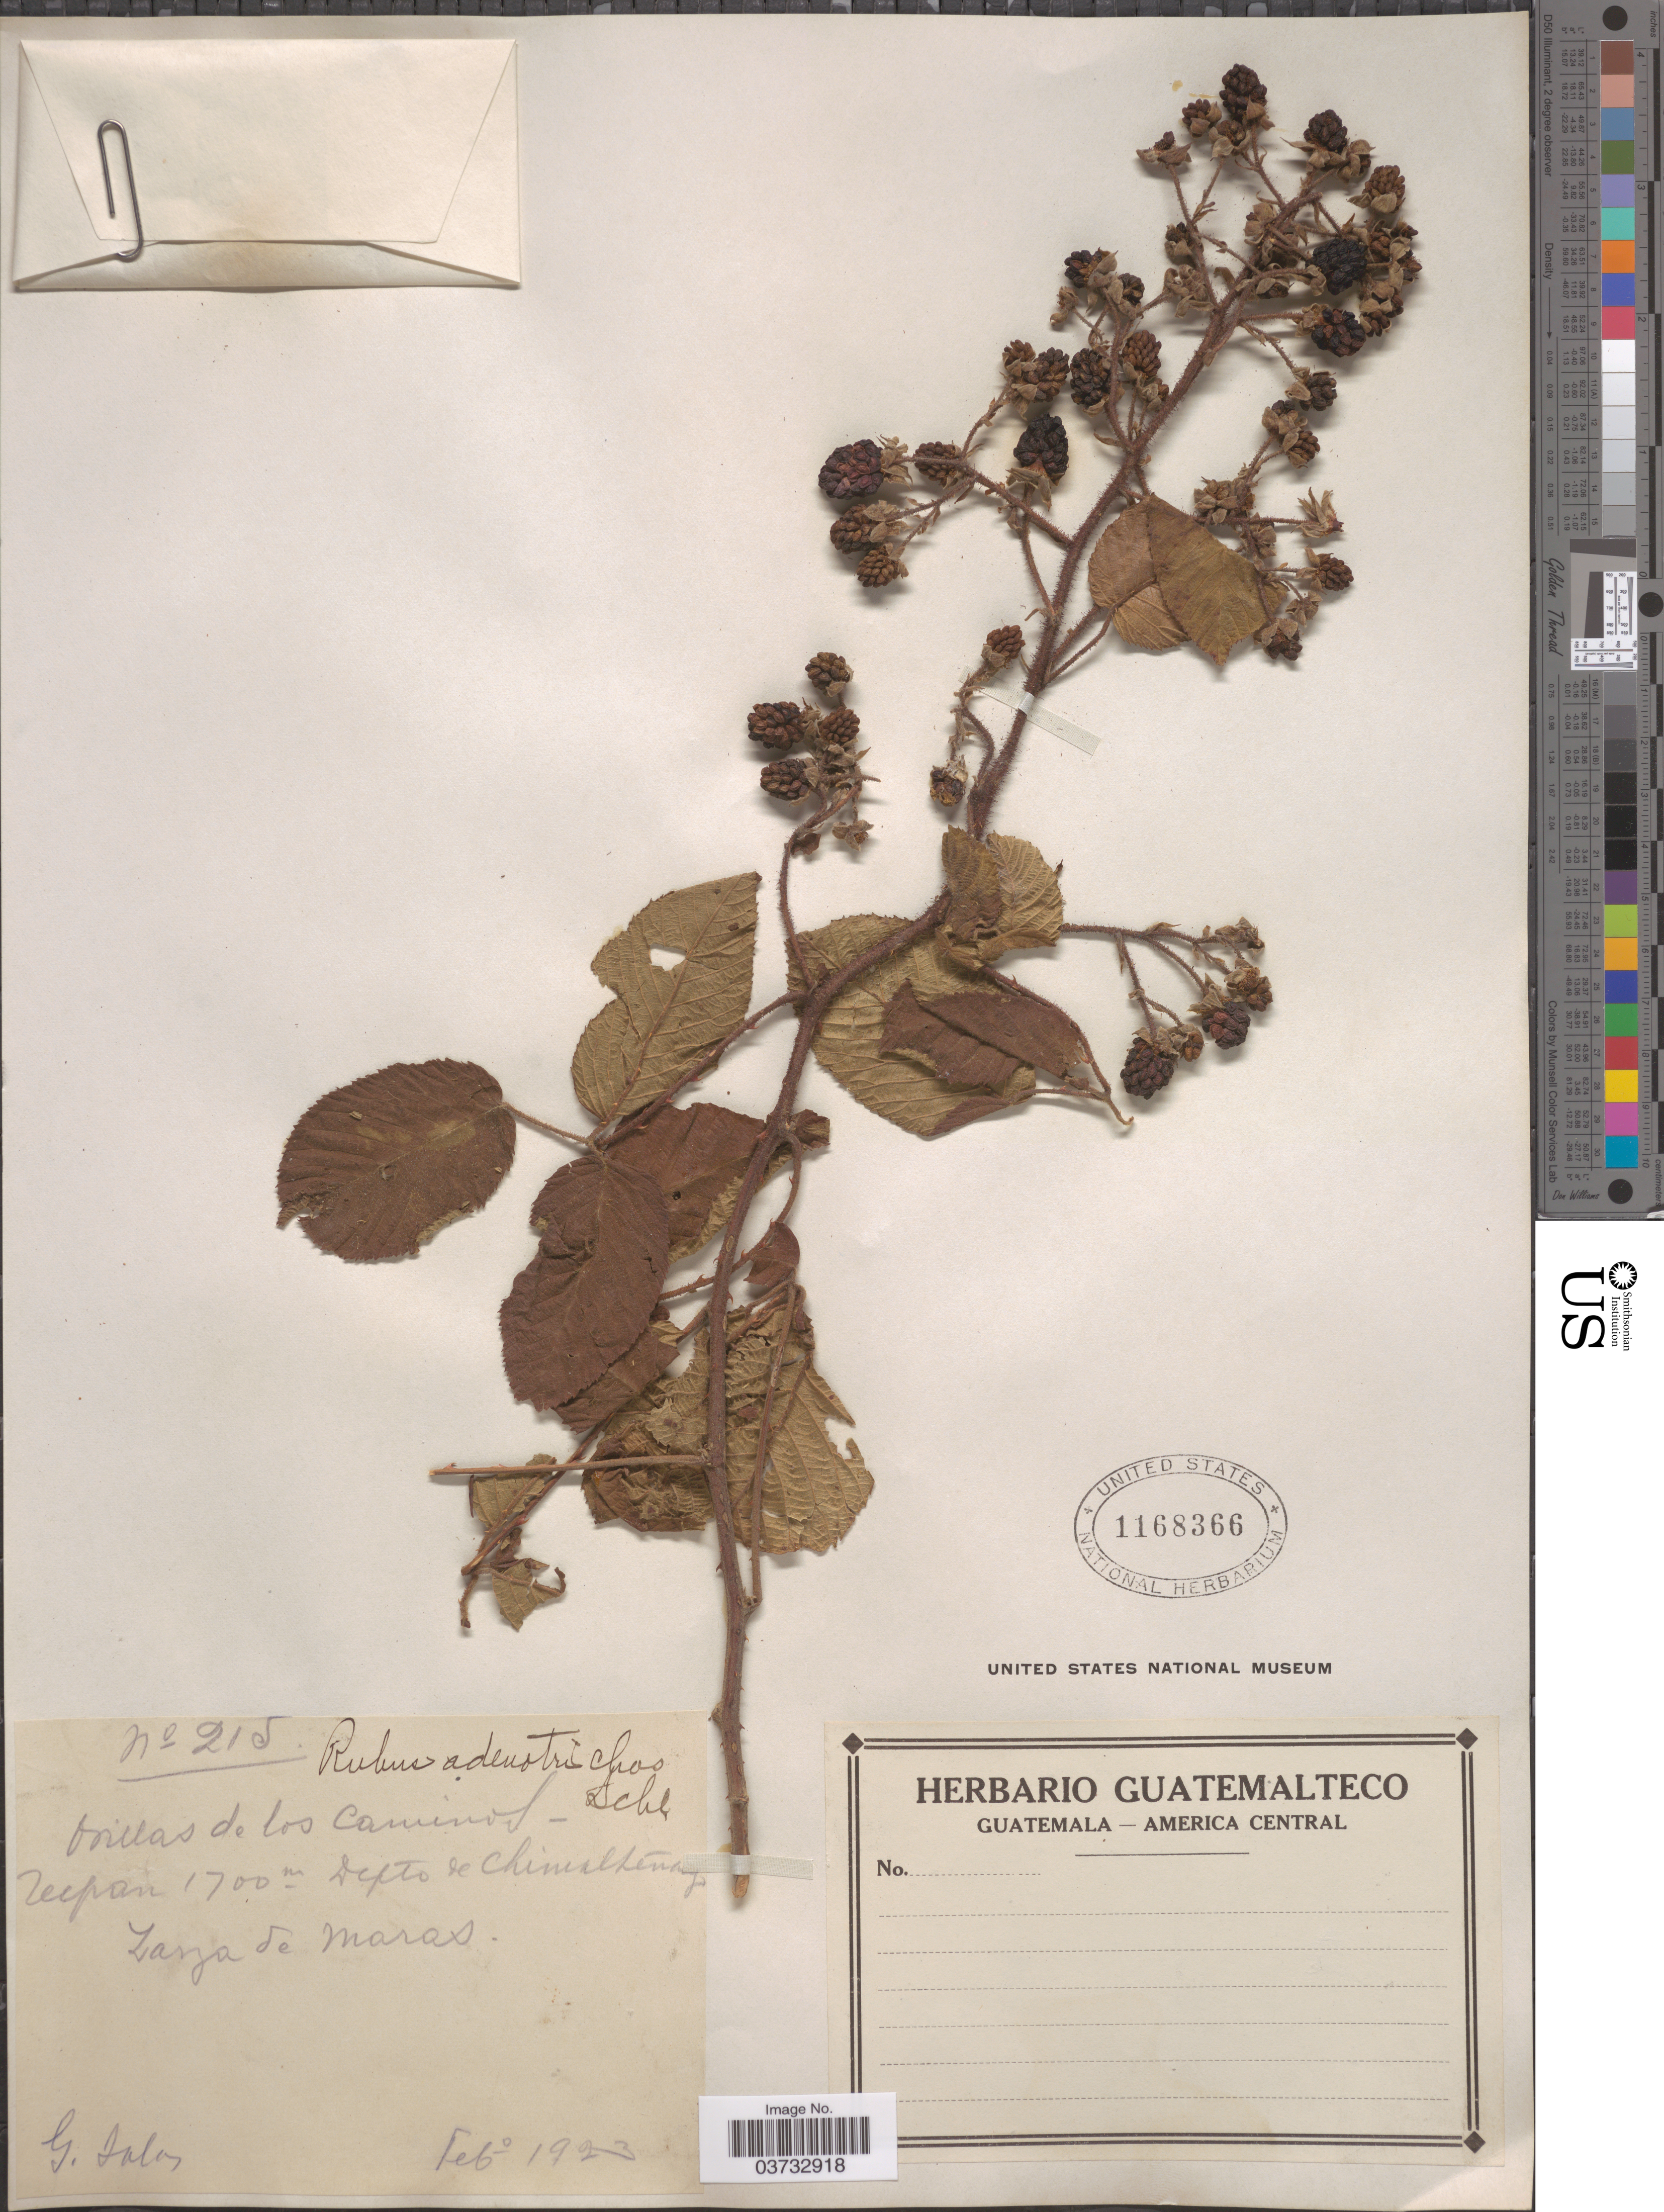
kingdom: Plantae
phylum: Tracheophyta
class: Magnoliopsida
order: Rosales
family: Rosaceae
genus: Rubus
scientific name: Rubus irasuensis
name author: Liebm.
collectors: G. Jalas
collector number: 215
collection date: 1923-02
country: Guatemala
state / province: Chimaltenango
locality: Orillas de los Caminos - Zecpan, Depto de Chimaltenango.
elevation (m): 1700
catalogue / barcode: US 1168366